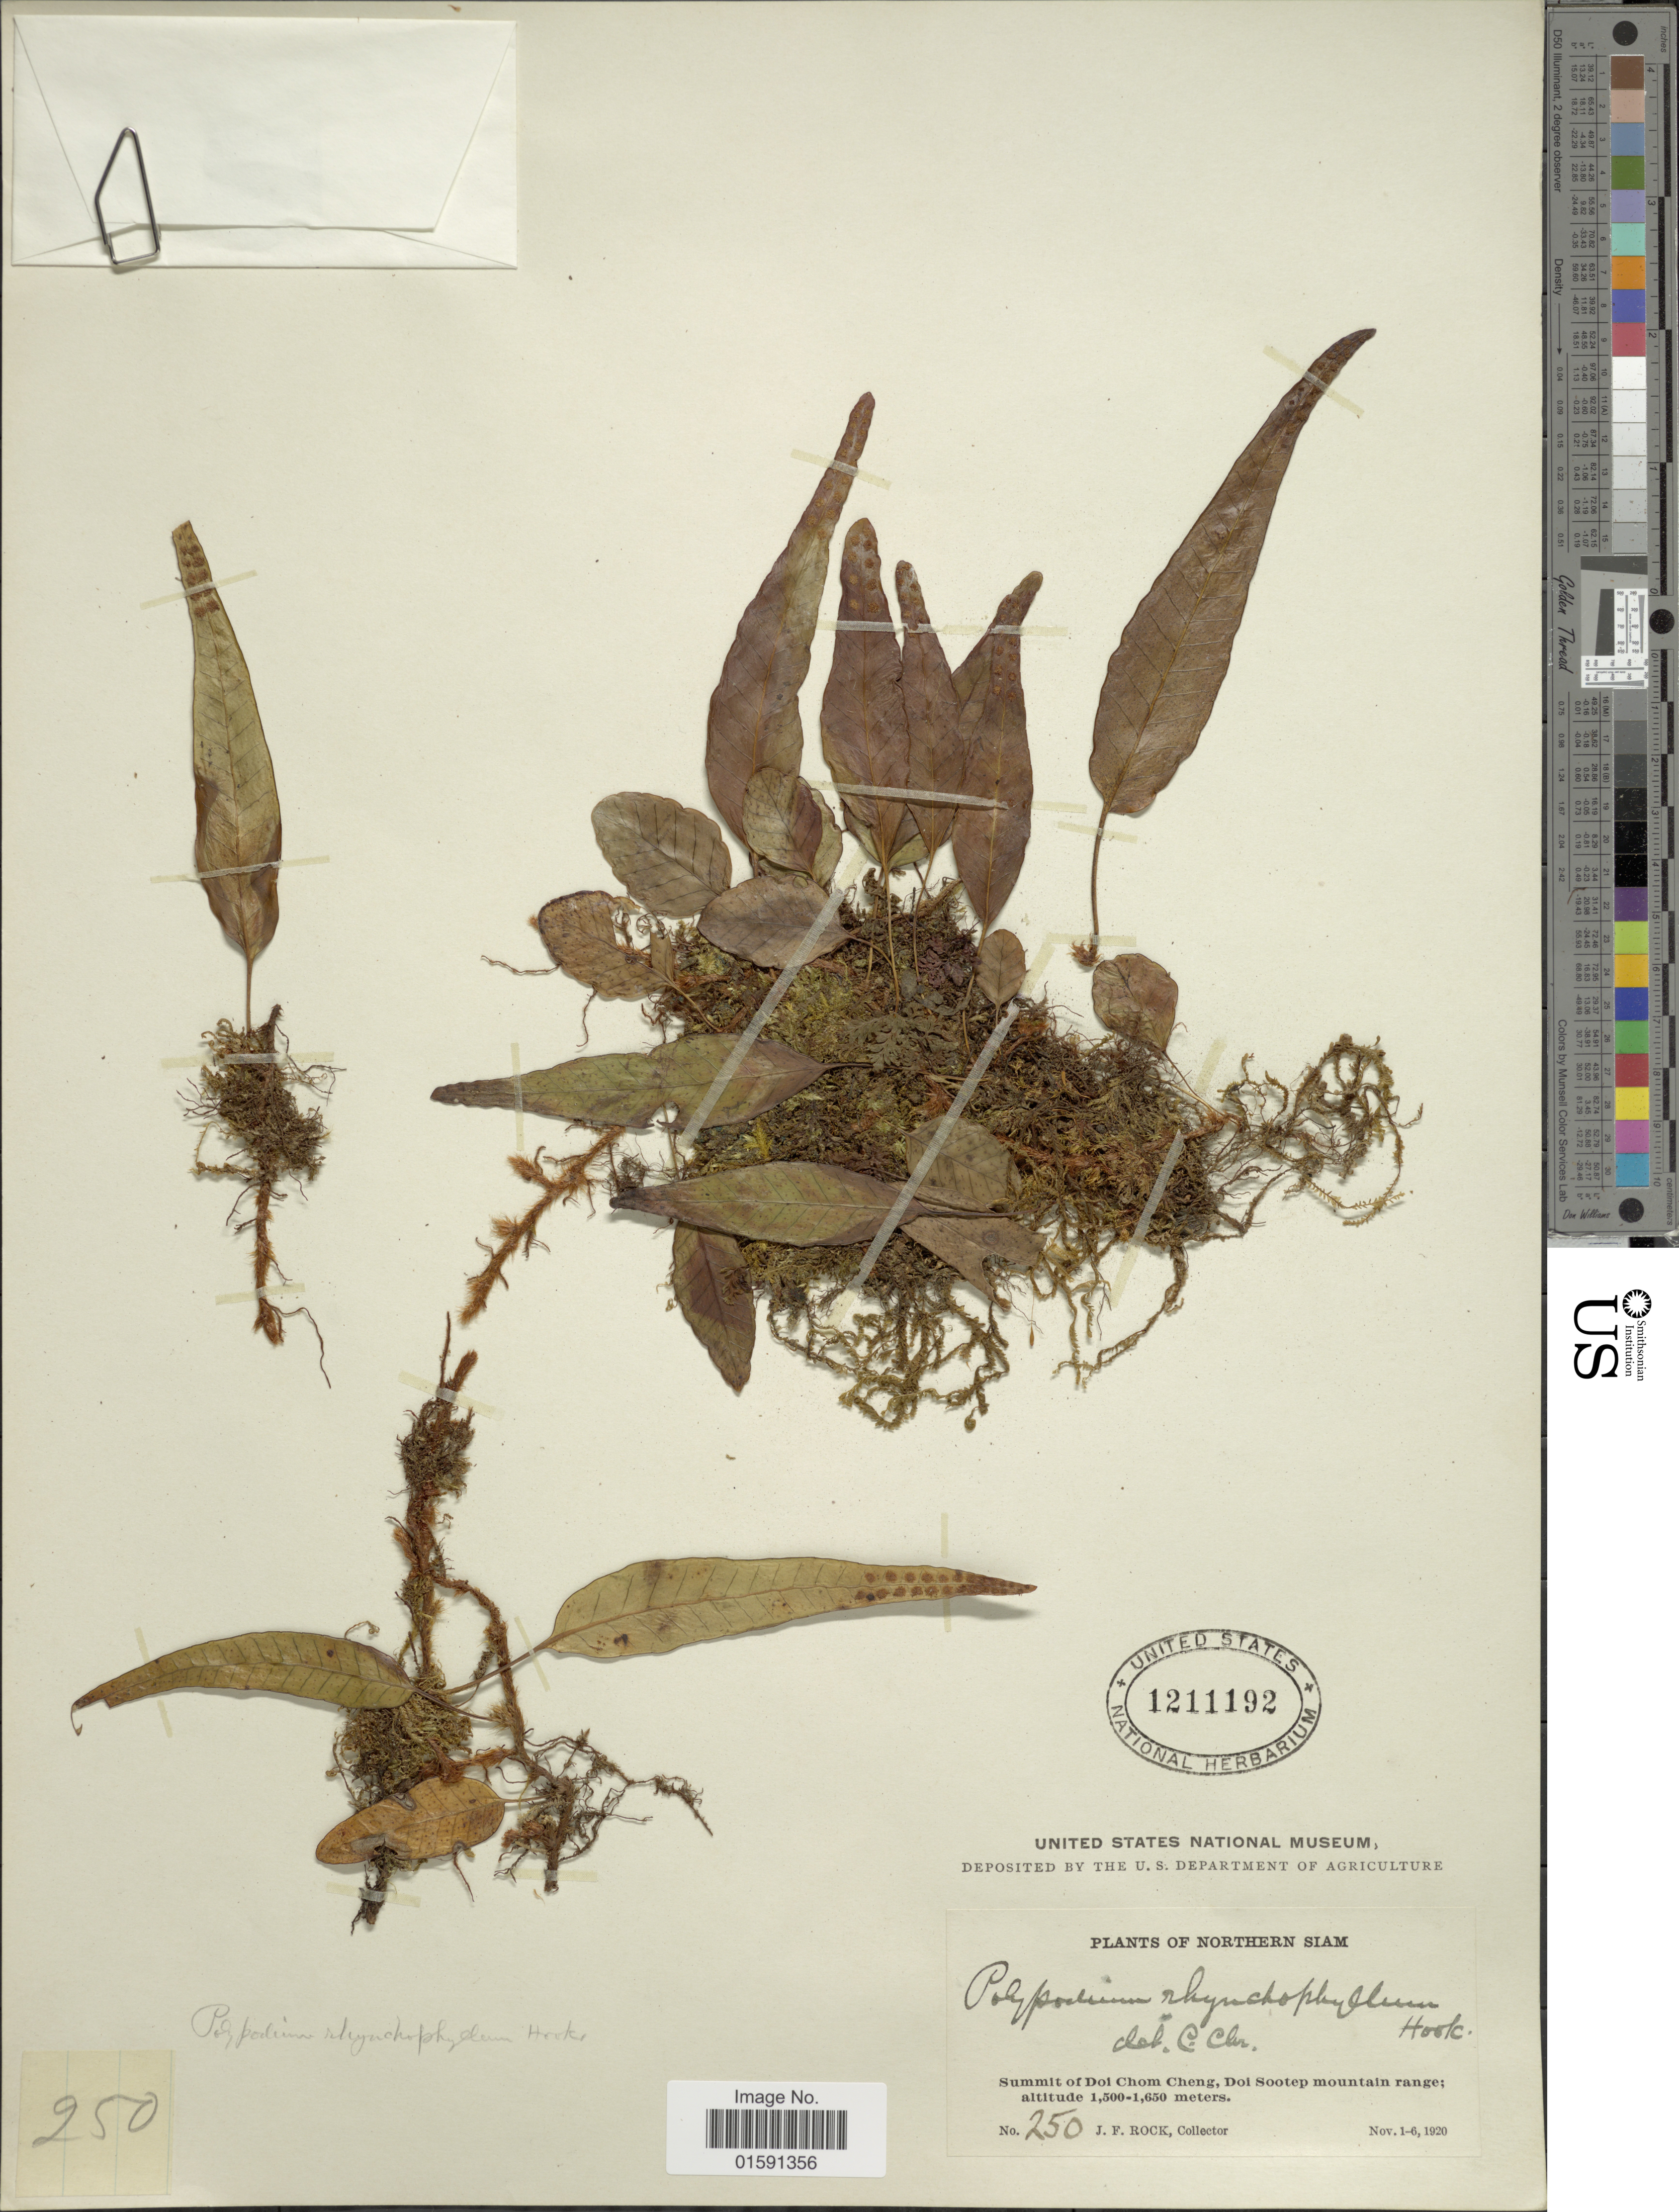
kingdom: Plantae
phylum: Tracheophyta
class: Polypodiopsida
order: Polypodiales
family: Polypodiaceae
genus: Selliguea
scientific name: Selliguea rhynchophylla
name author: (Hook.) Fraser-Jenk.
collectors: J. Rock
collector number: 250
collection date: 1920-11-01/1920-11-06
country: Thailand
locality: Northern Siam, Summit of Doi Chom Cheng, Doi Sootep mountain range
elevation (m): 1500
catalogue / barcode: US 1211192